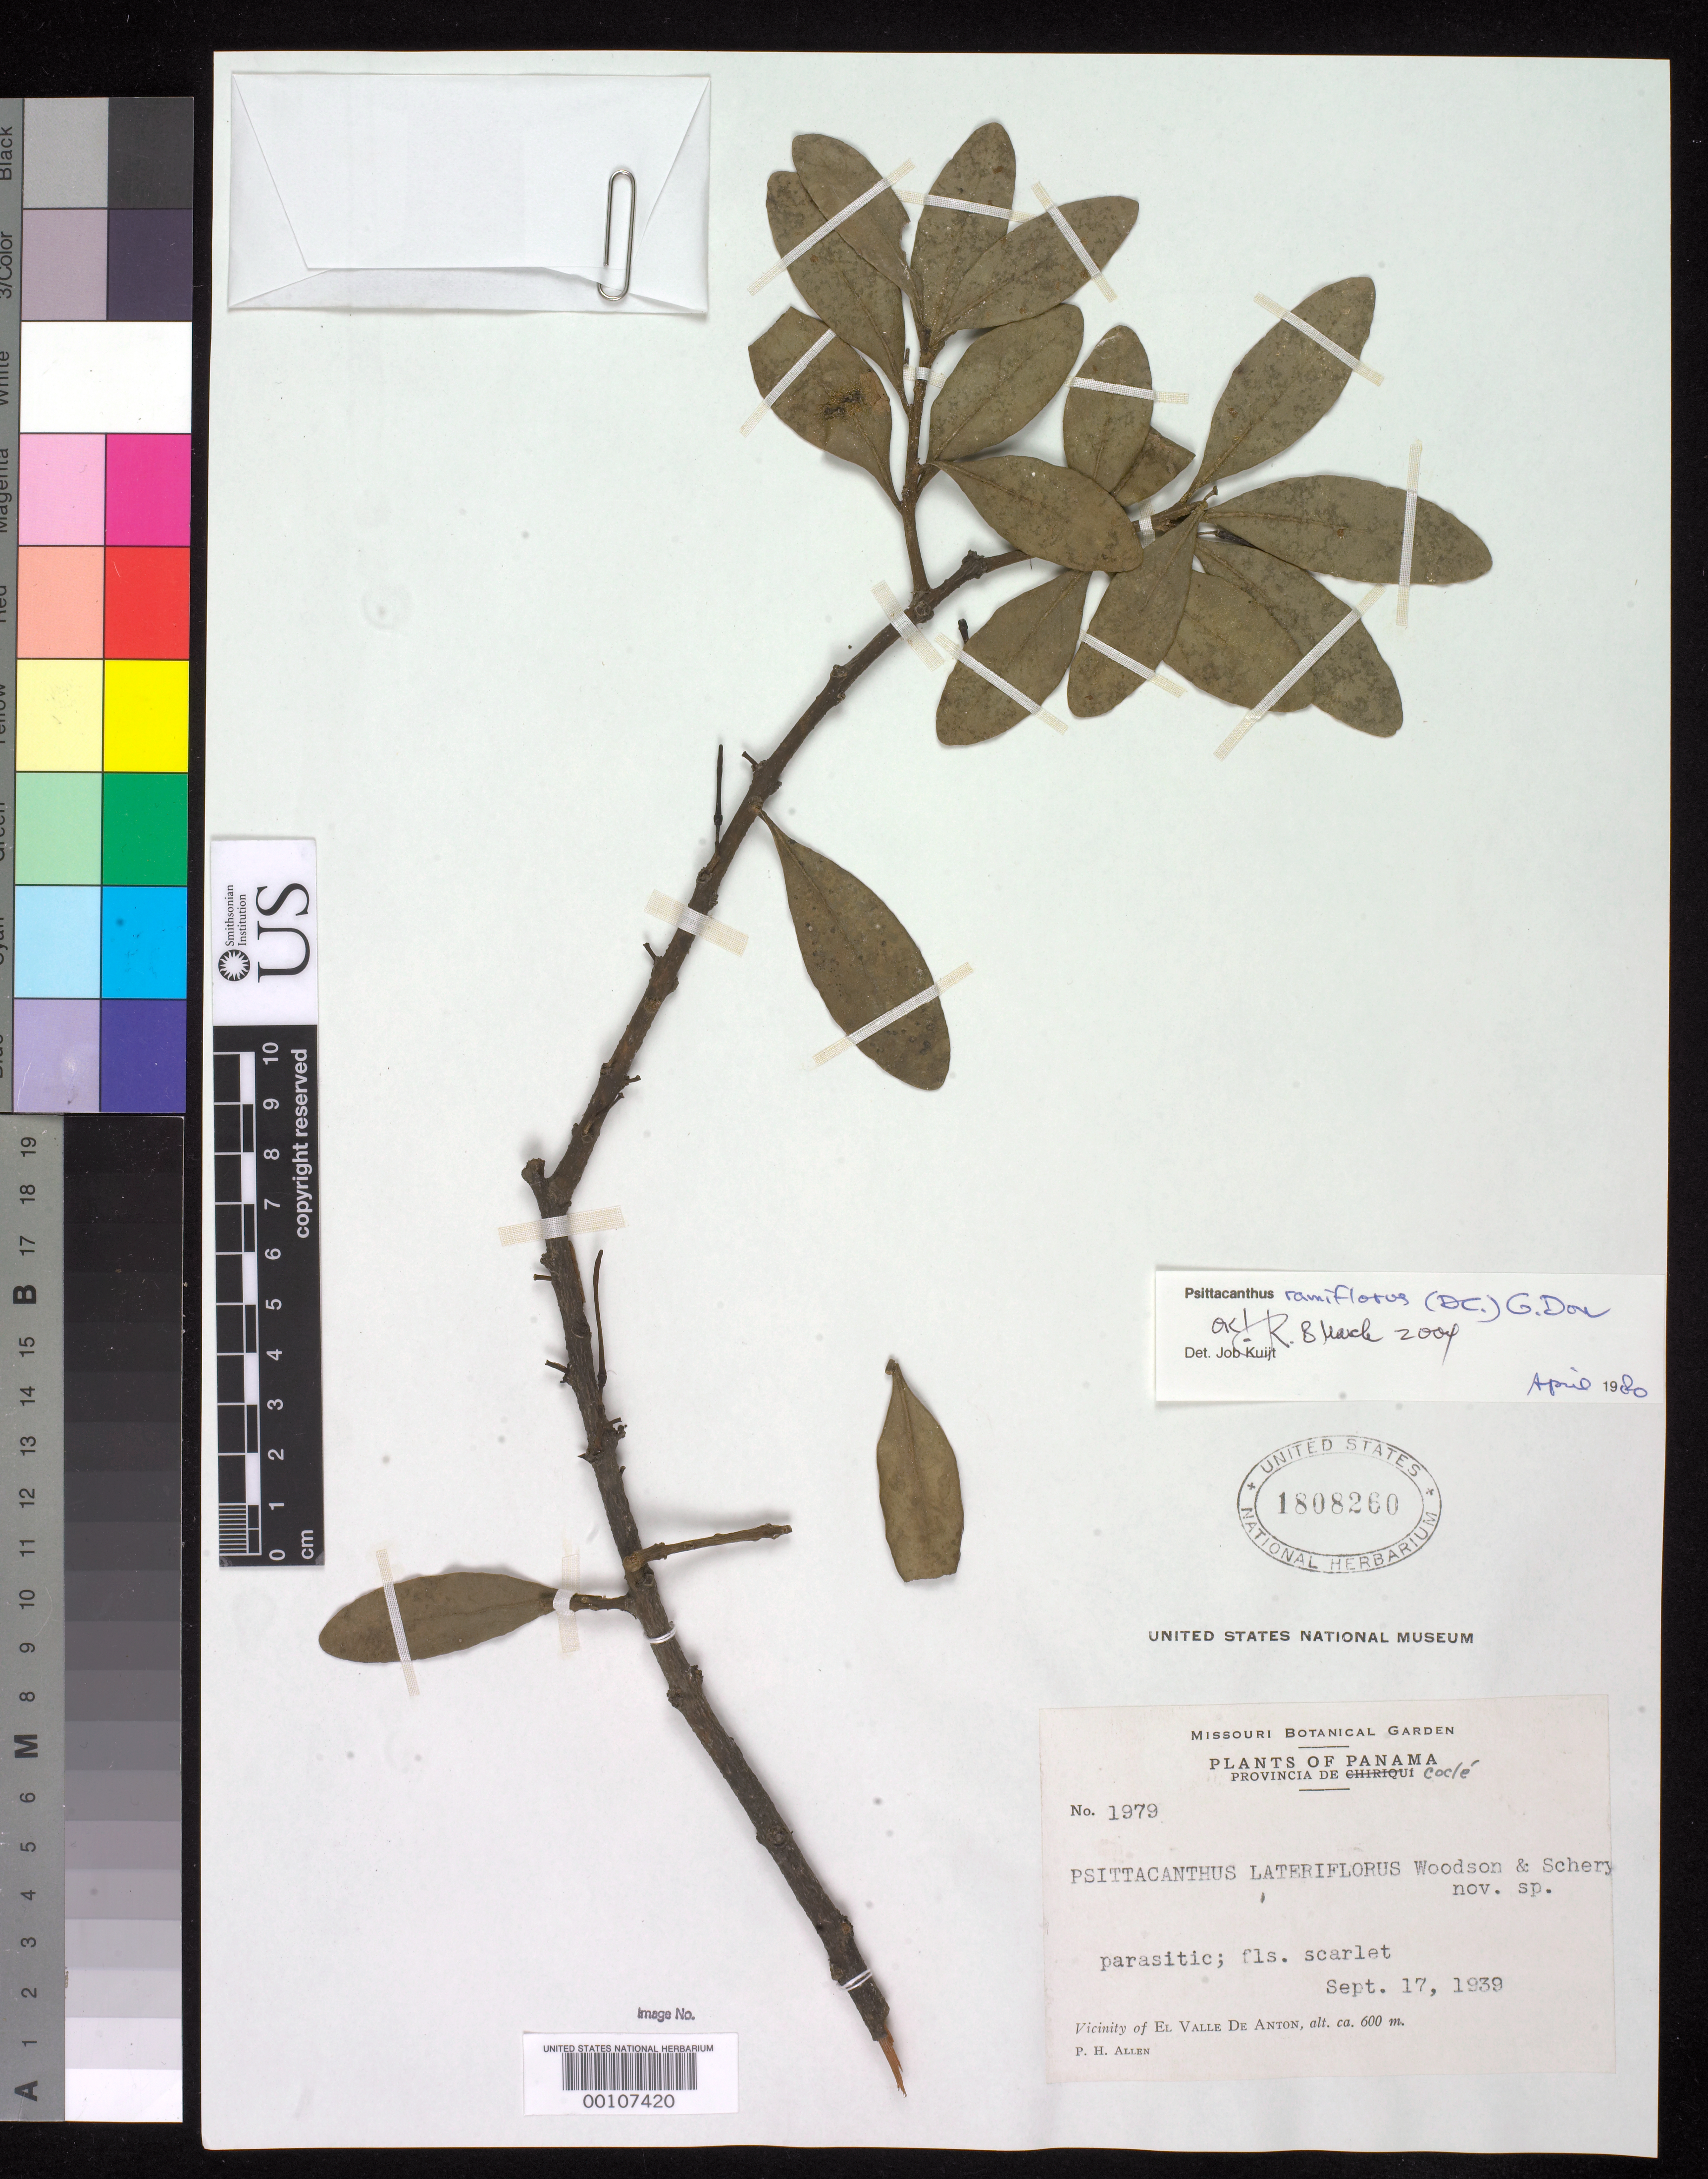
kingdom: Plantae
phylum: Tracheophyta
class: Magnoliopsida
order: Santalales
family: Loranthaceae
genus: Psittacanthus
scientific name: Psittacanthus lateriflorus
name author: Woodson & Schery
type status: Isotype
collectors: P. H. Allen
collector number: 1979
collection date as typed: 17 Sep 1939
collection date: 1939-09-17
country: Panama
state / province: Coclé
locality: El Valle DeAnton.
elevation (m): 600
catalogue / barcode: US 1808260